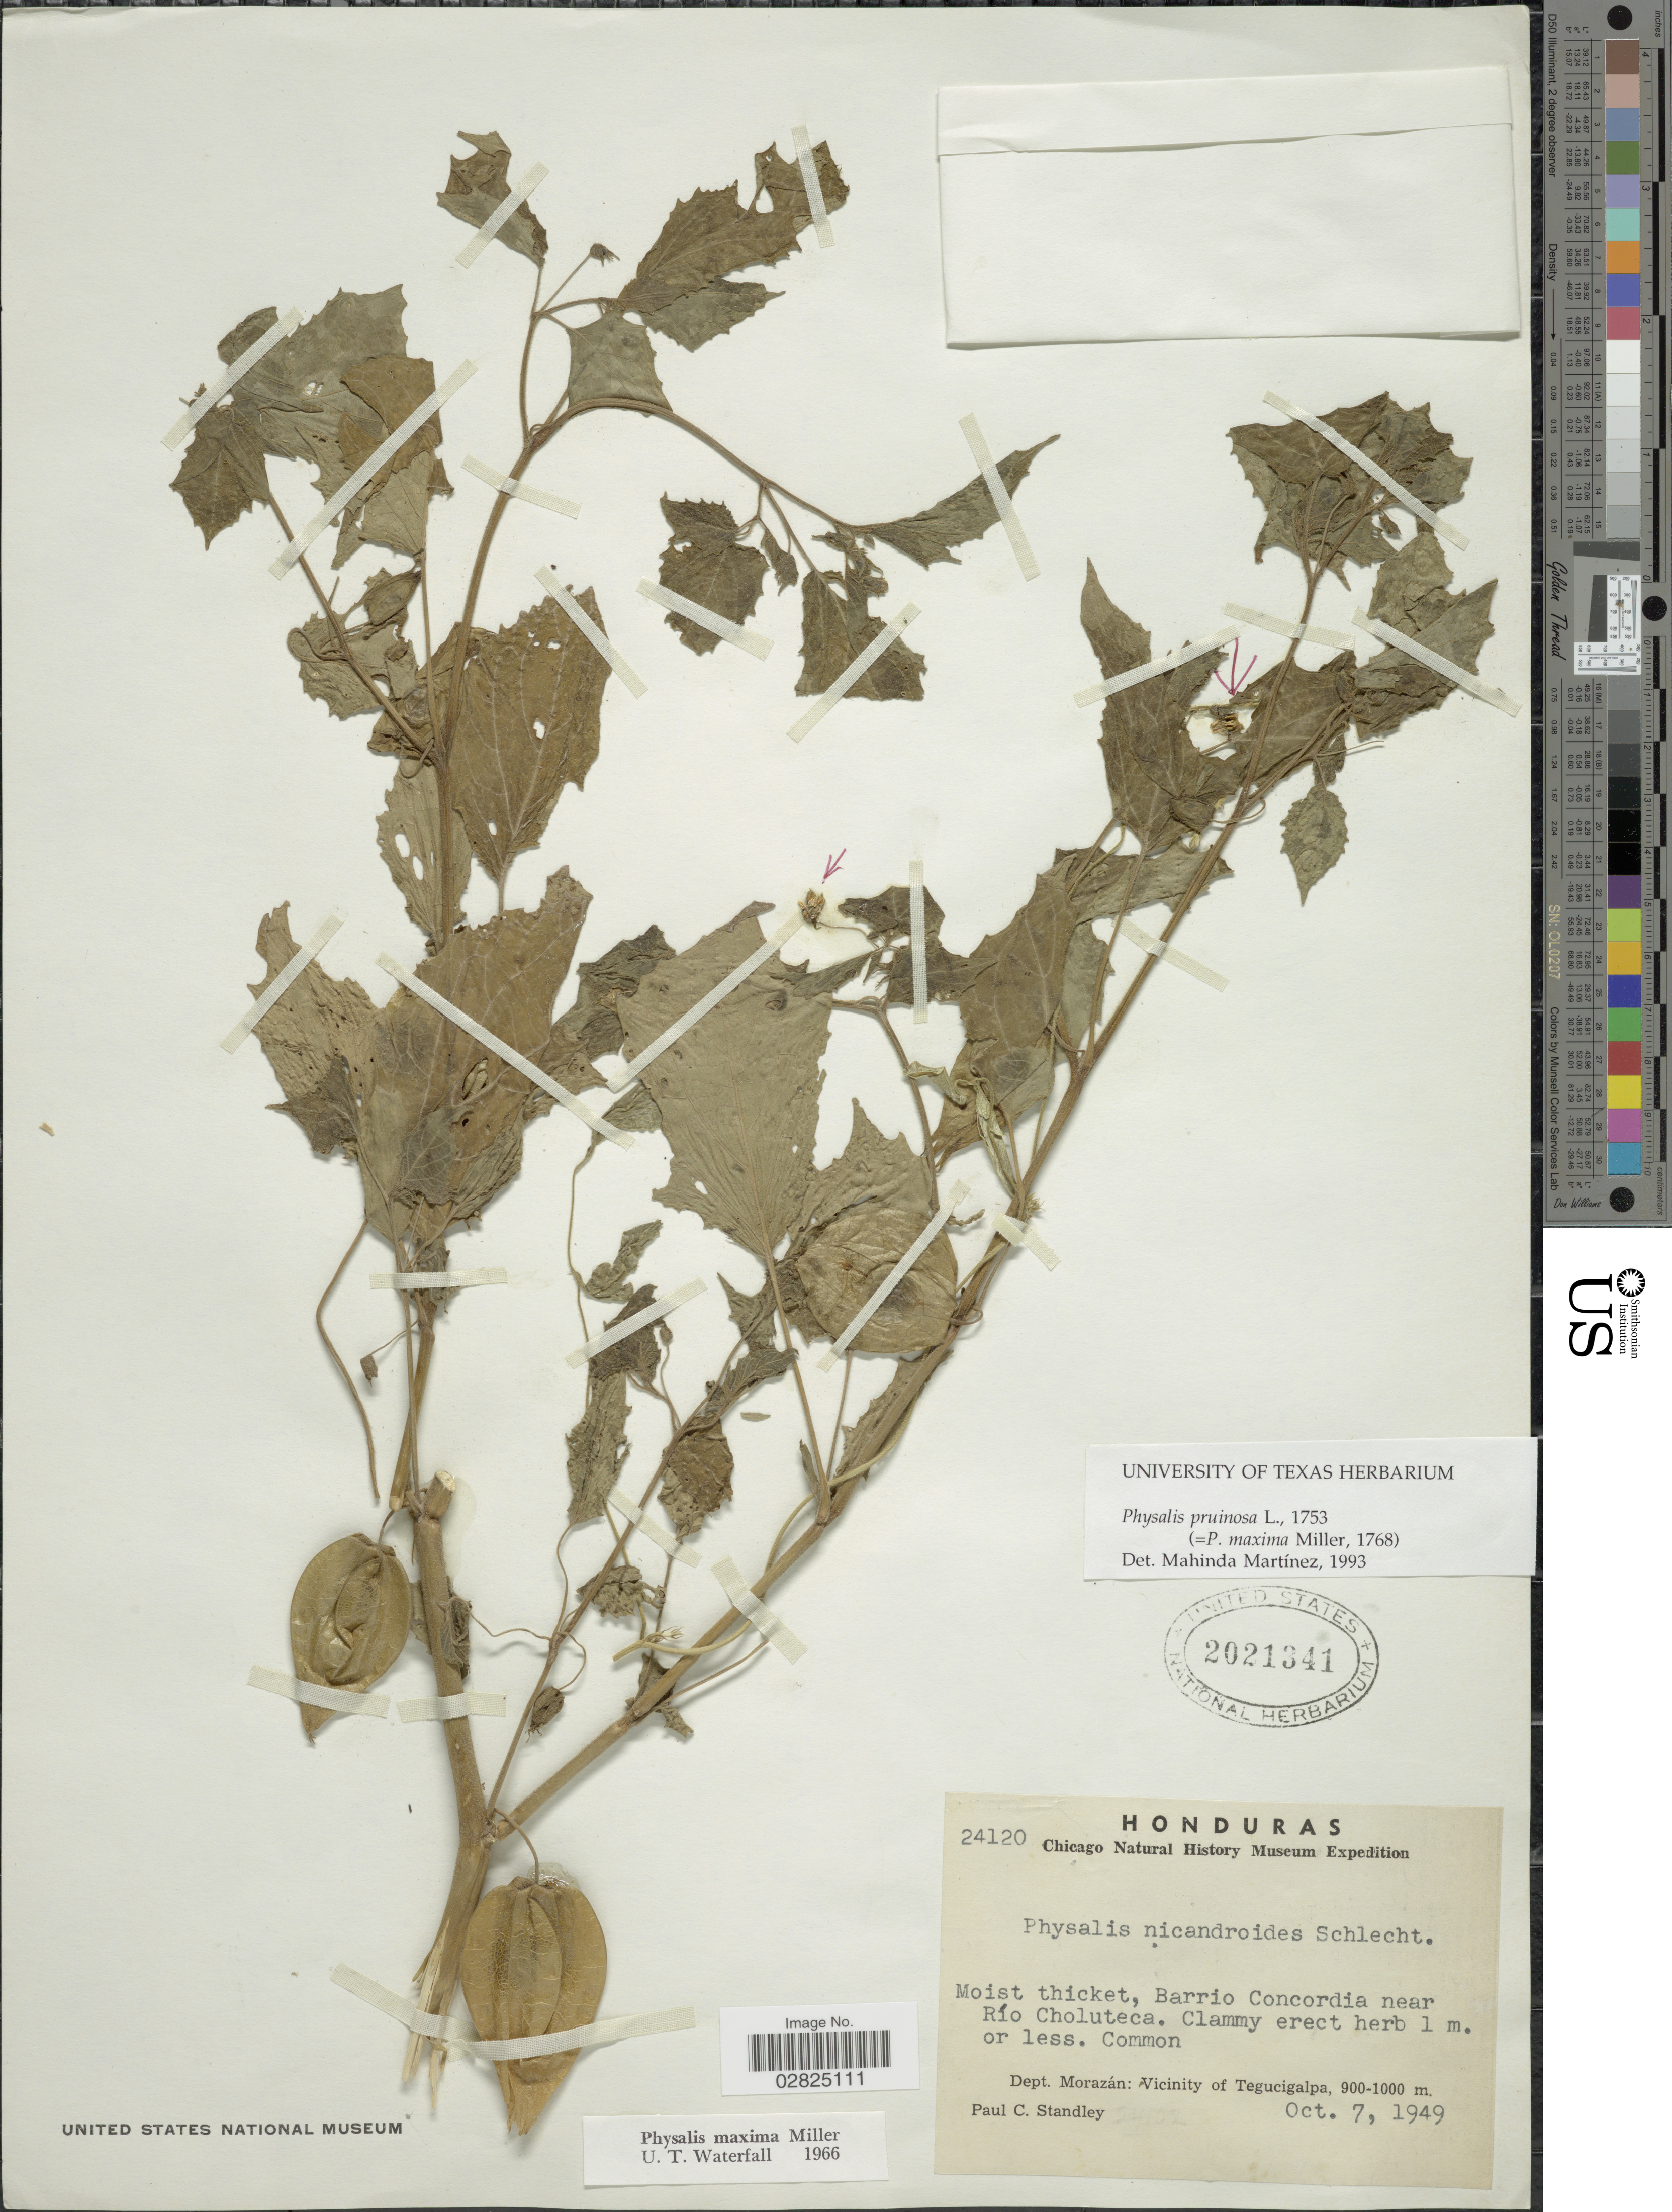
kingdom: Plantae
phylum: Tracheophyta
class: Magnoliopsida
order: Solanales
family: Solanaceae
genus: Physalis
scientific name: Physalis pruinosa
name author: L.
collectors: P. C. Standley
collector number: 24120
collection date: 1949-10-07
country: Honduras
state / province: Fco. Morazán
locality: Barrio Concordia near Río Choluteca. Dept. Morazán: Vicinity of Tegucigalpa.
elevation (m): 900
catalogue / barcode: US 2021341